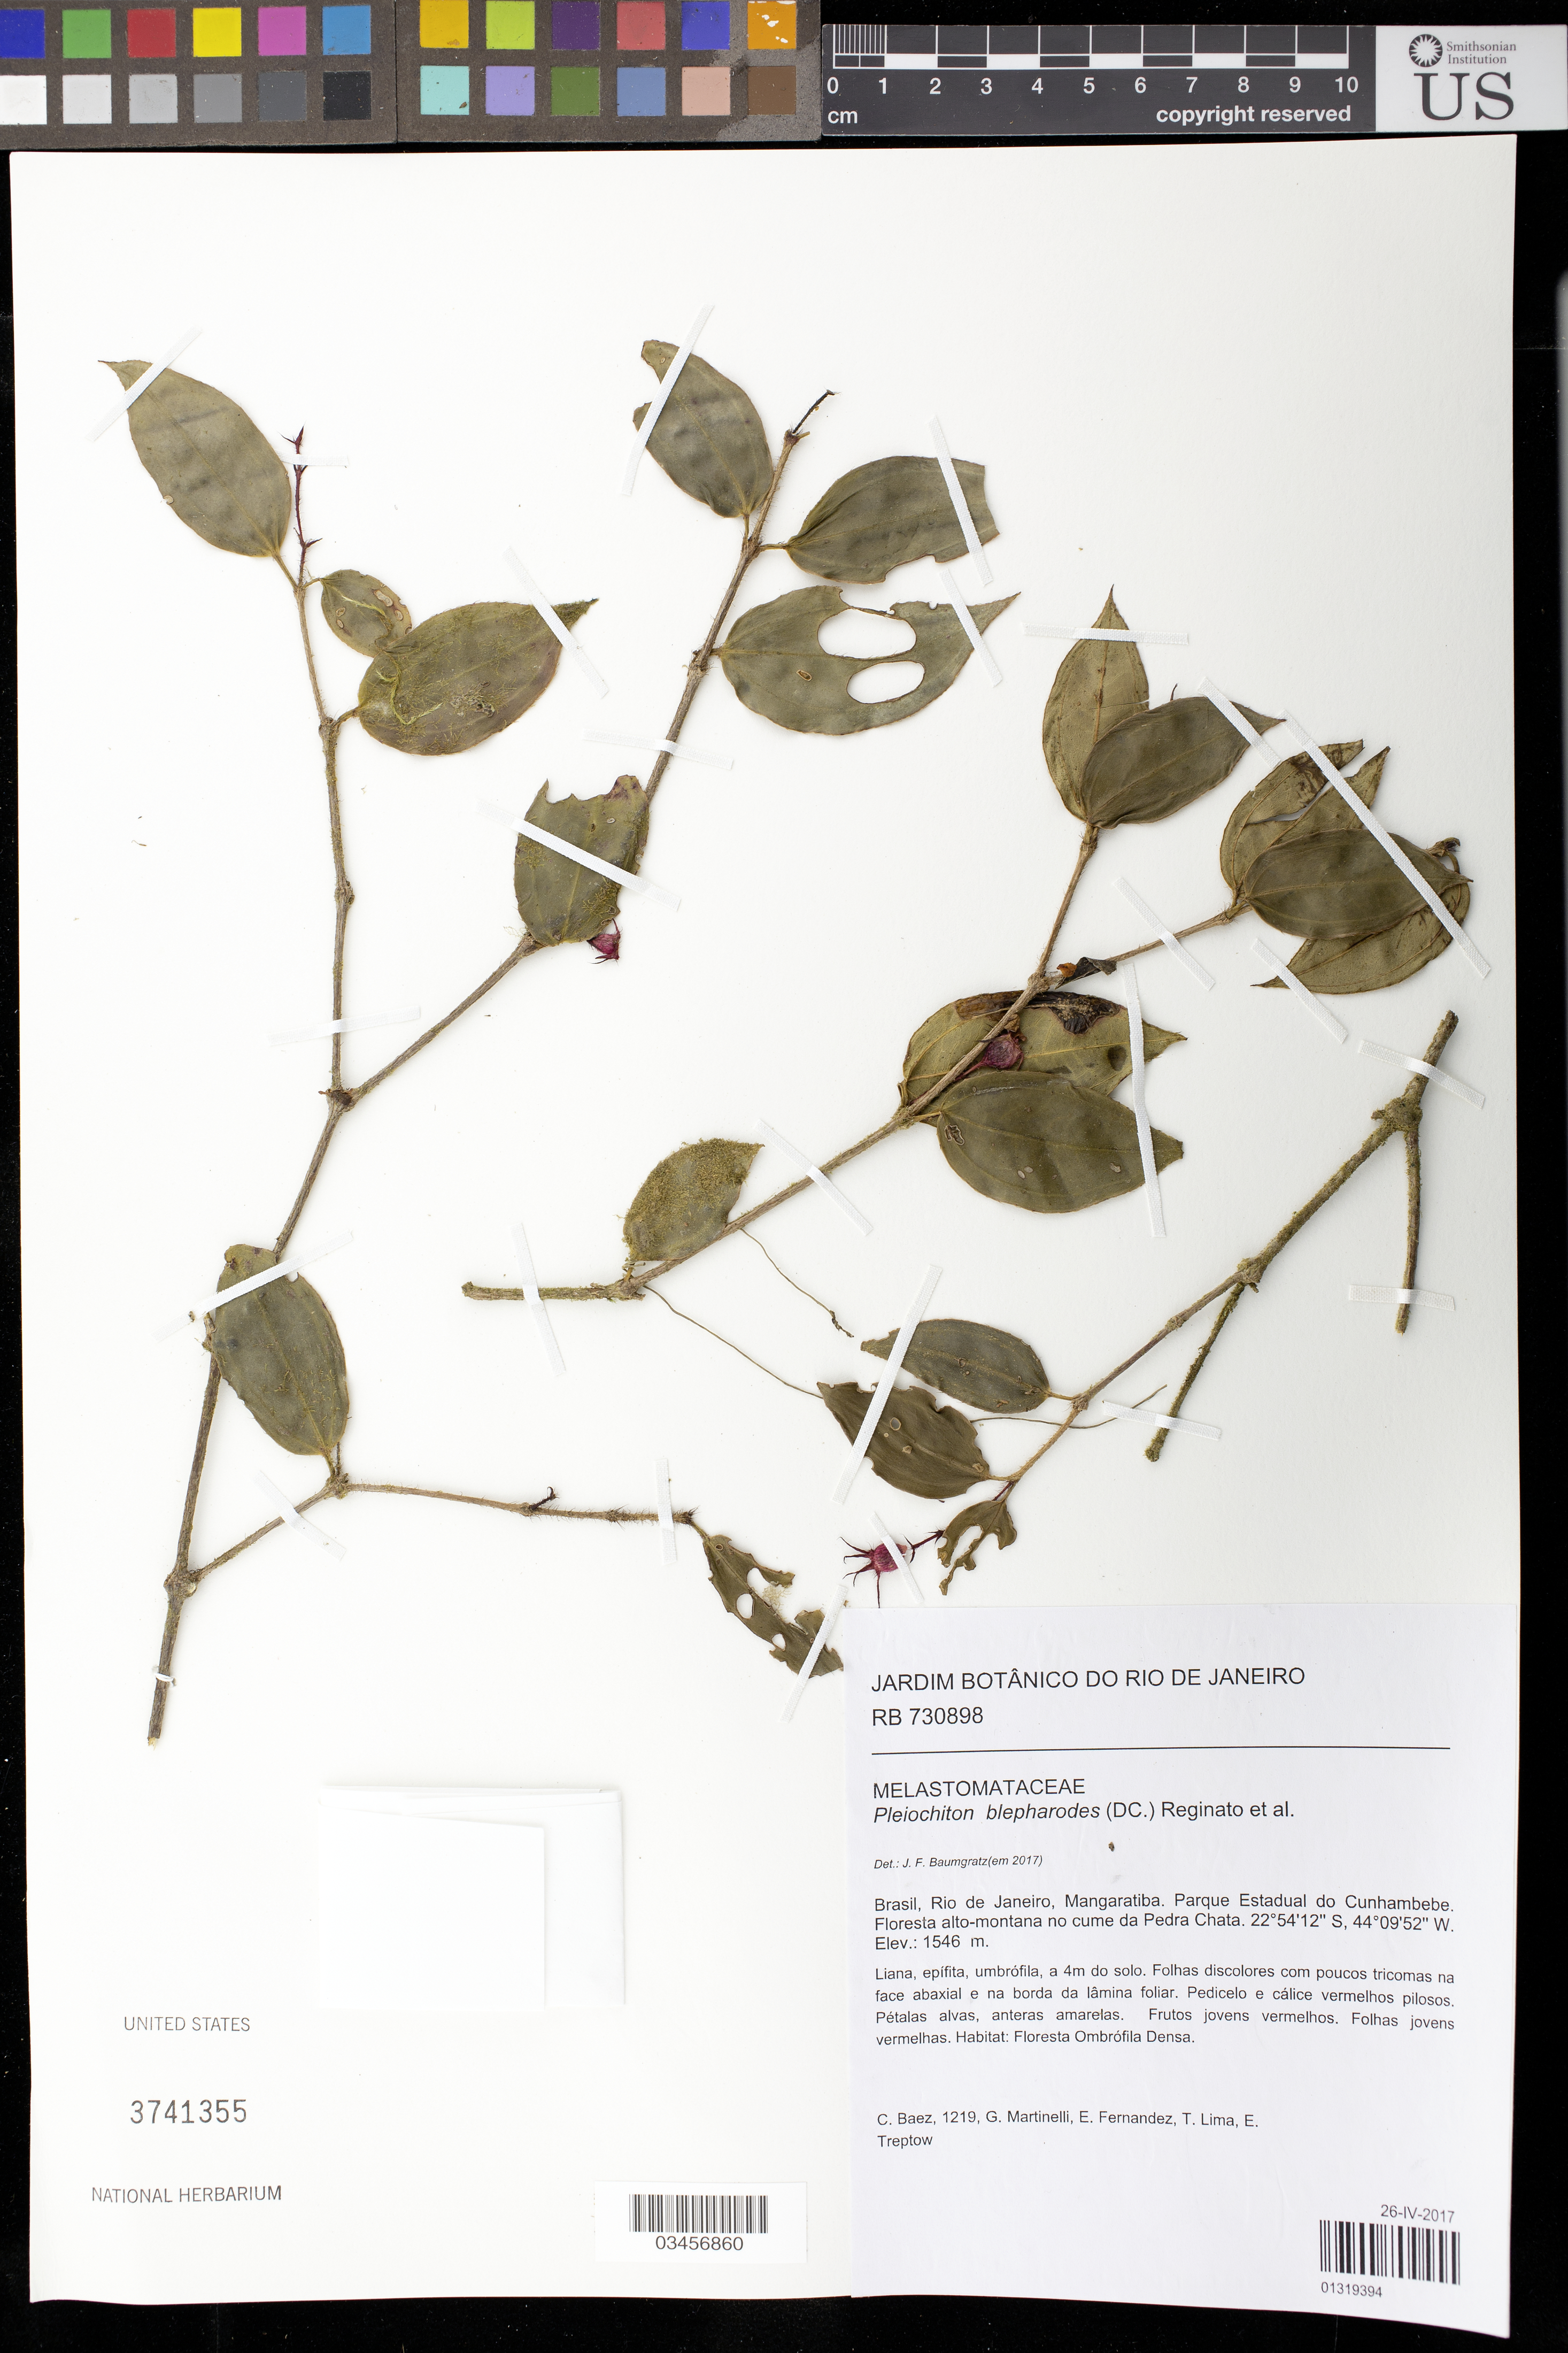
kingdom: Plantae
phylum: Tracheophyta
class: Magnoliopsida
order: Myrtales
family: Melastomataceae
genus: Pleiochiton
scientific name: Pleiochiton blepharodes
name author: (DC.) Reginato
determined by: Baumgratz, J. F. A.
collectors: C. Baez, G. Martinelli, E. Fernandez, T. Lima & E. Treptow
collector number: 1219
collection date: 2017-04-26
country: Brazil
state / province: Rio de Janeiro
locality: Mangaratiba. Parque Estadual do Cunhambebe. Floresta alto-montana no cume da Pedra Chata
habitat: Floresta ombrófila densa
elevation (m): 1546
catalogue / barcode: US 3741355